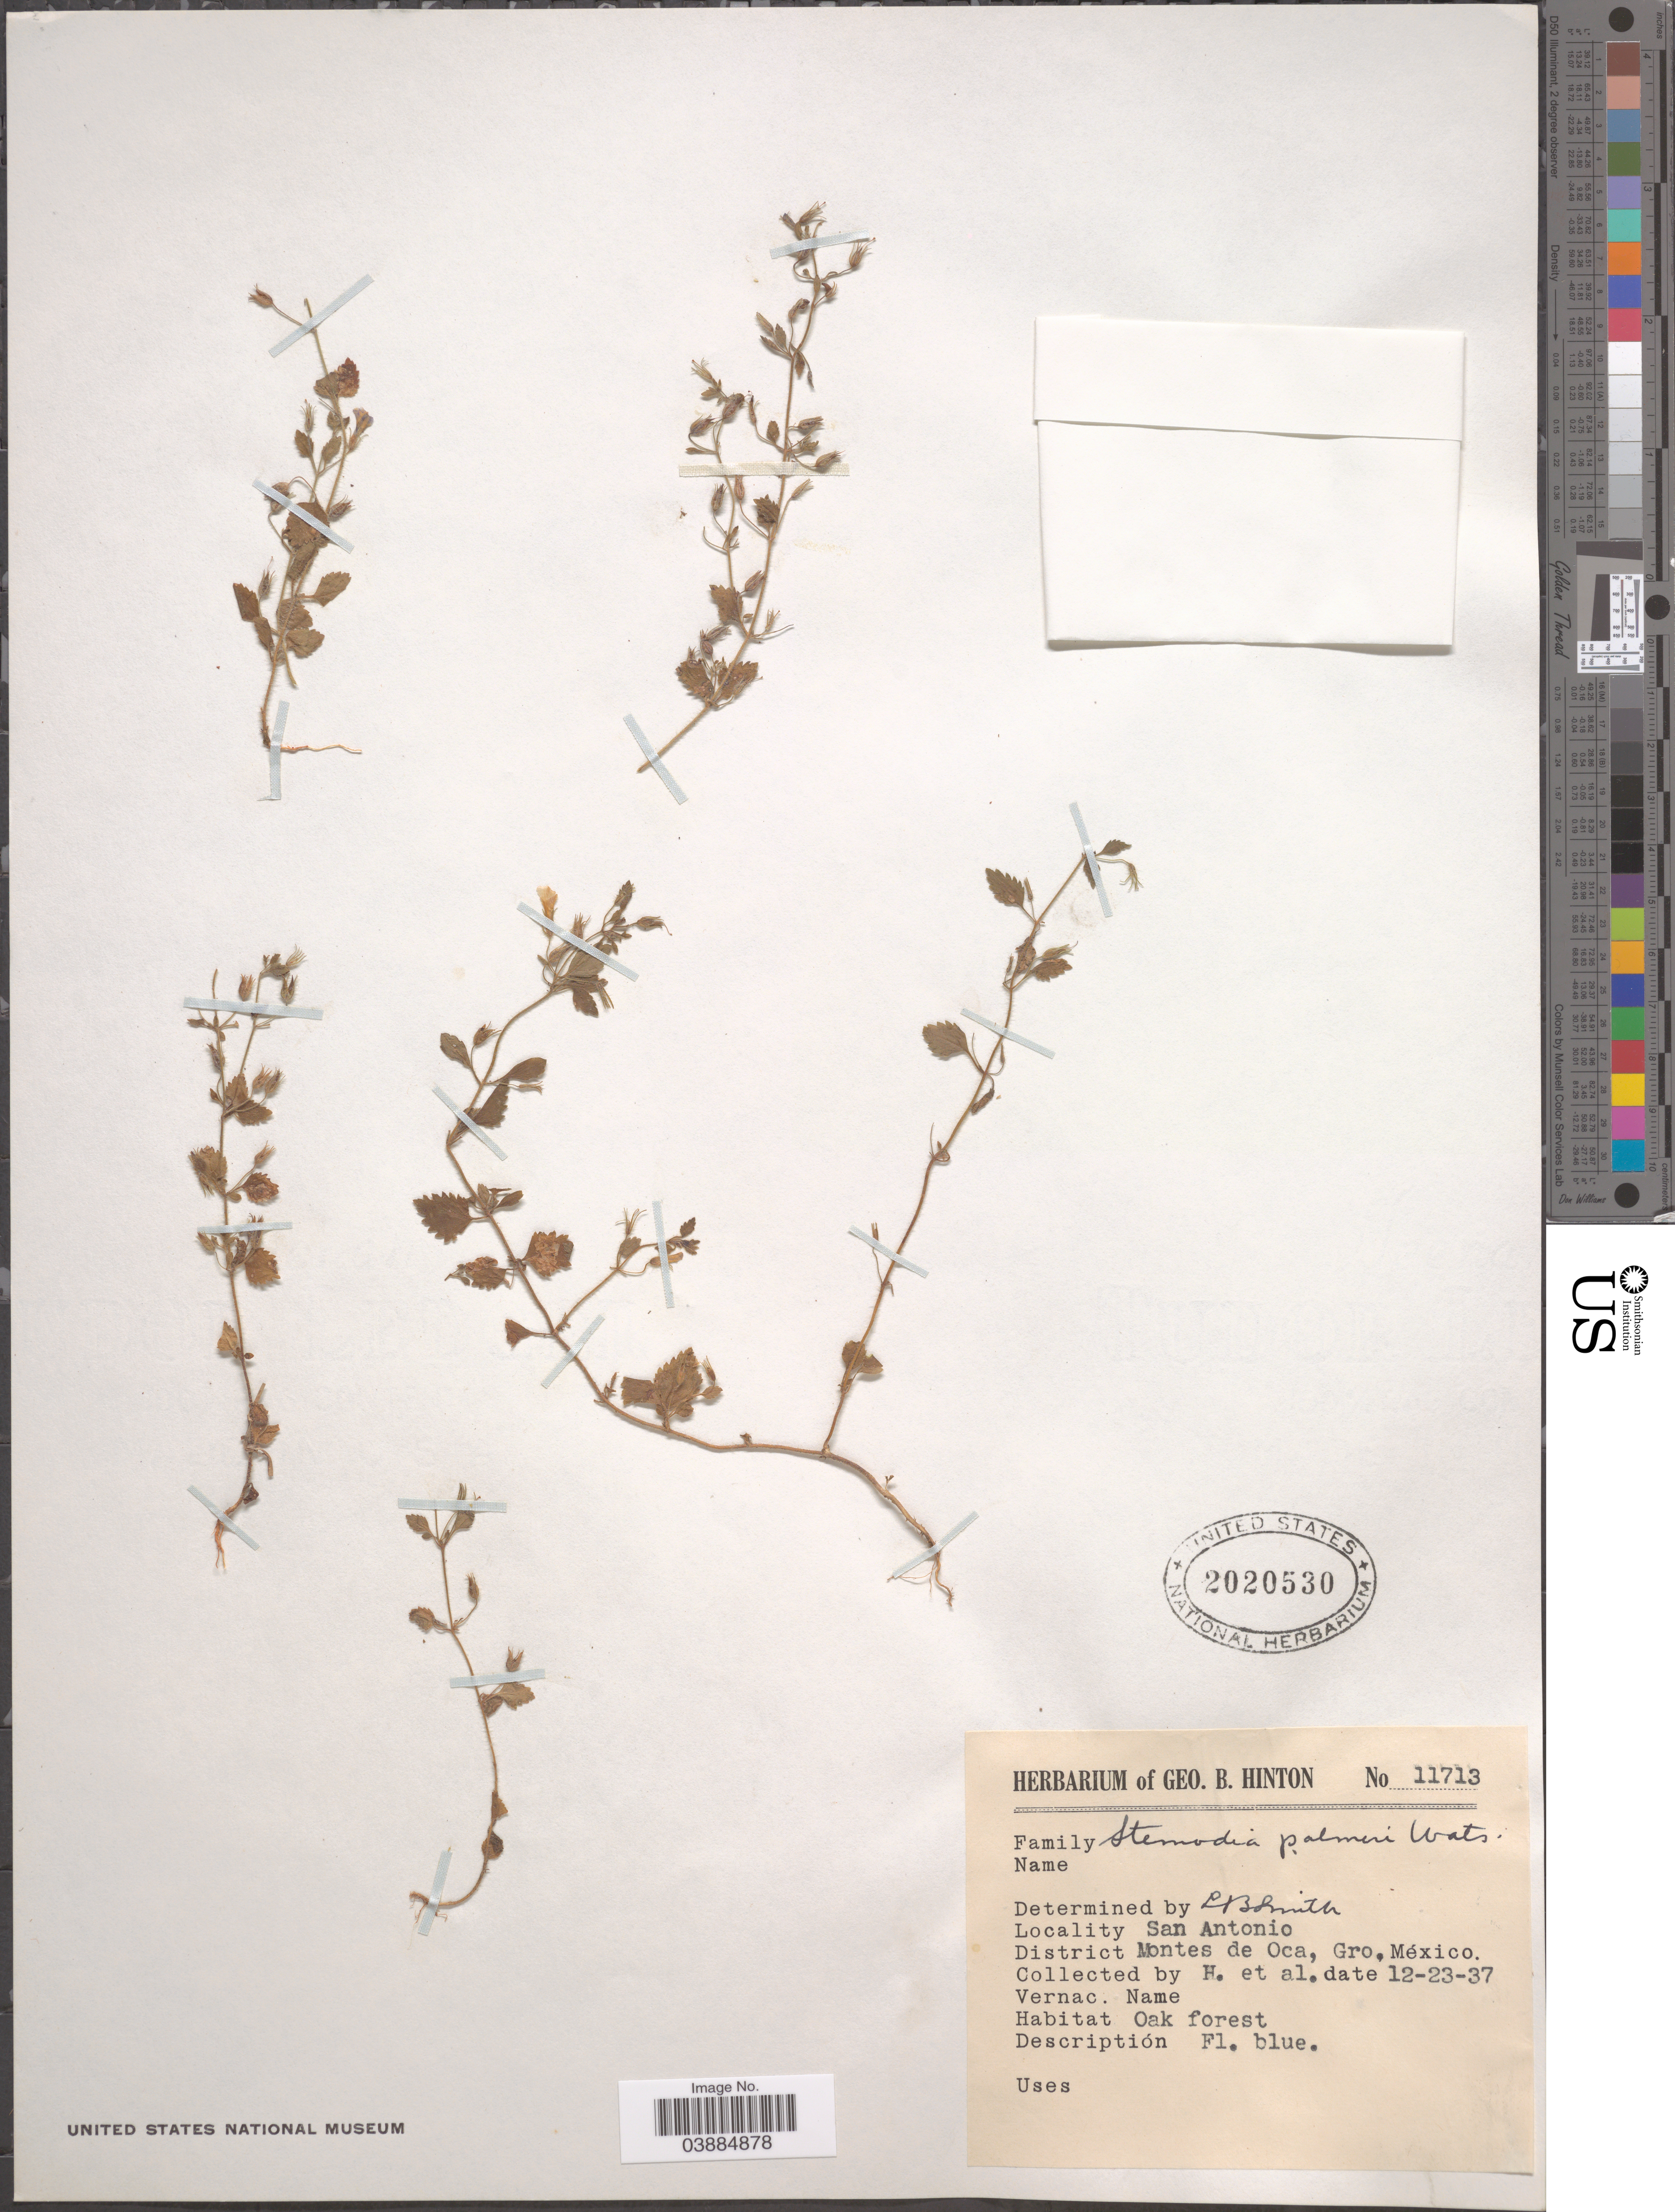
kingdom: Plantae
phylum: Tracheophyta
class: Magnoliopsida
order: Lamiales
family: Plantaginaceae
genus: Stemodia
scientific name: Stemodia palmeri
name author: A. Gray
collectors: G. B. Hinton & et al.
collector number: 11713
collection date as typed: Transcribed d/m/y: 23/12/37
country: Mexico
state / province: Guerrero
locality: San Antonio. District Montes de Oca.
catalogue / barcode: US 2020530